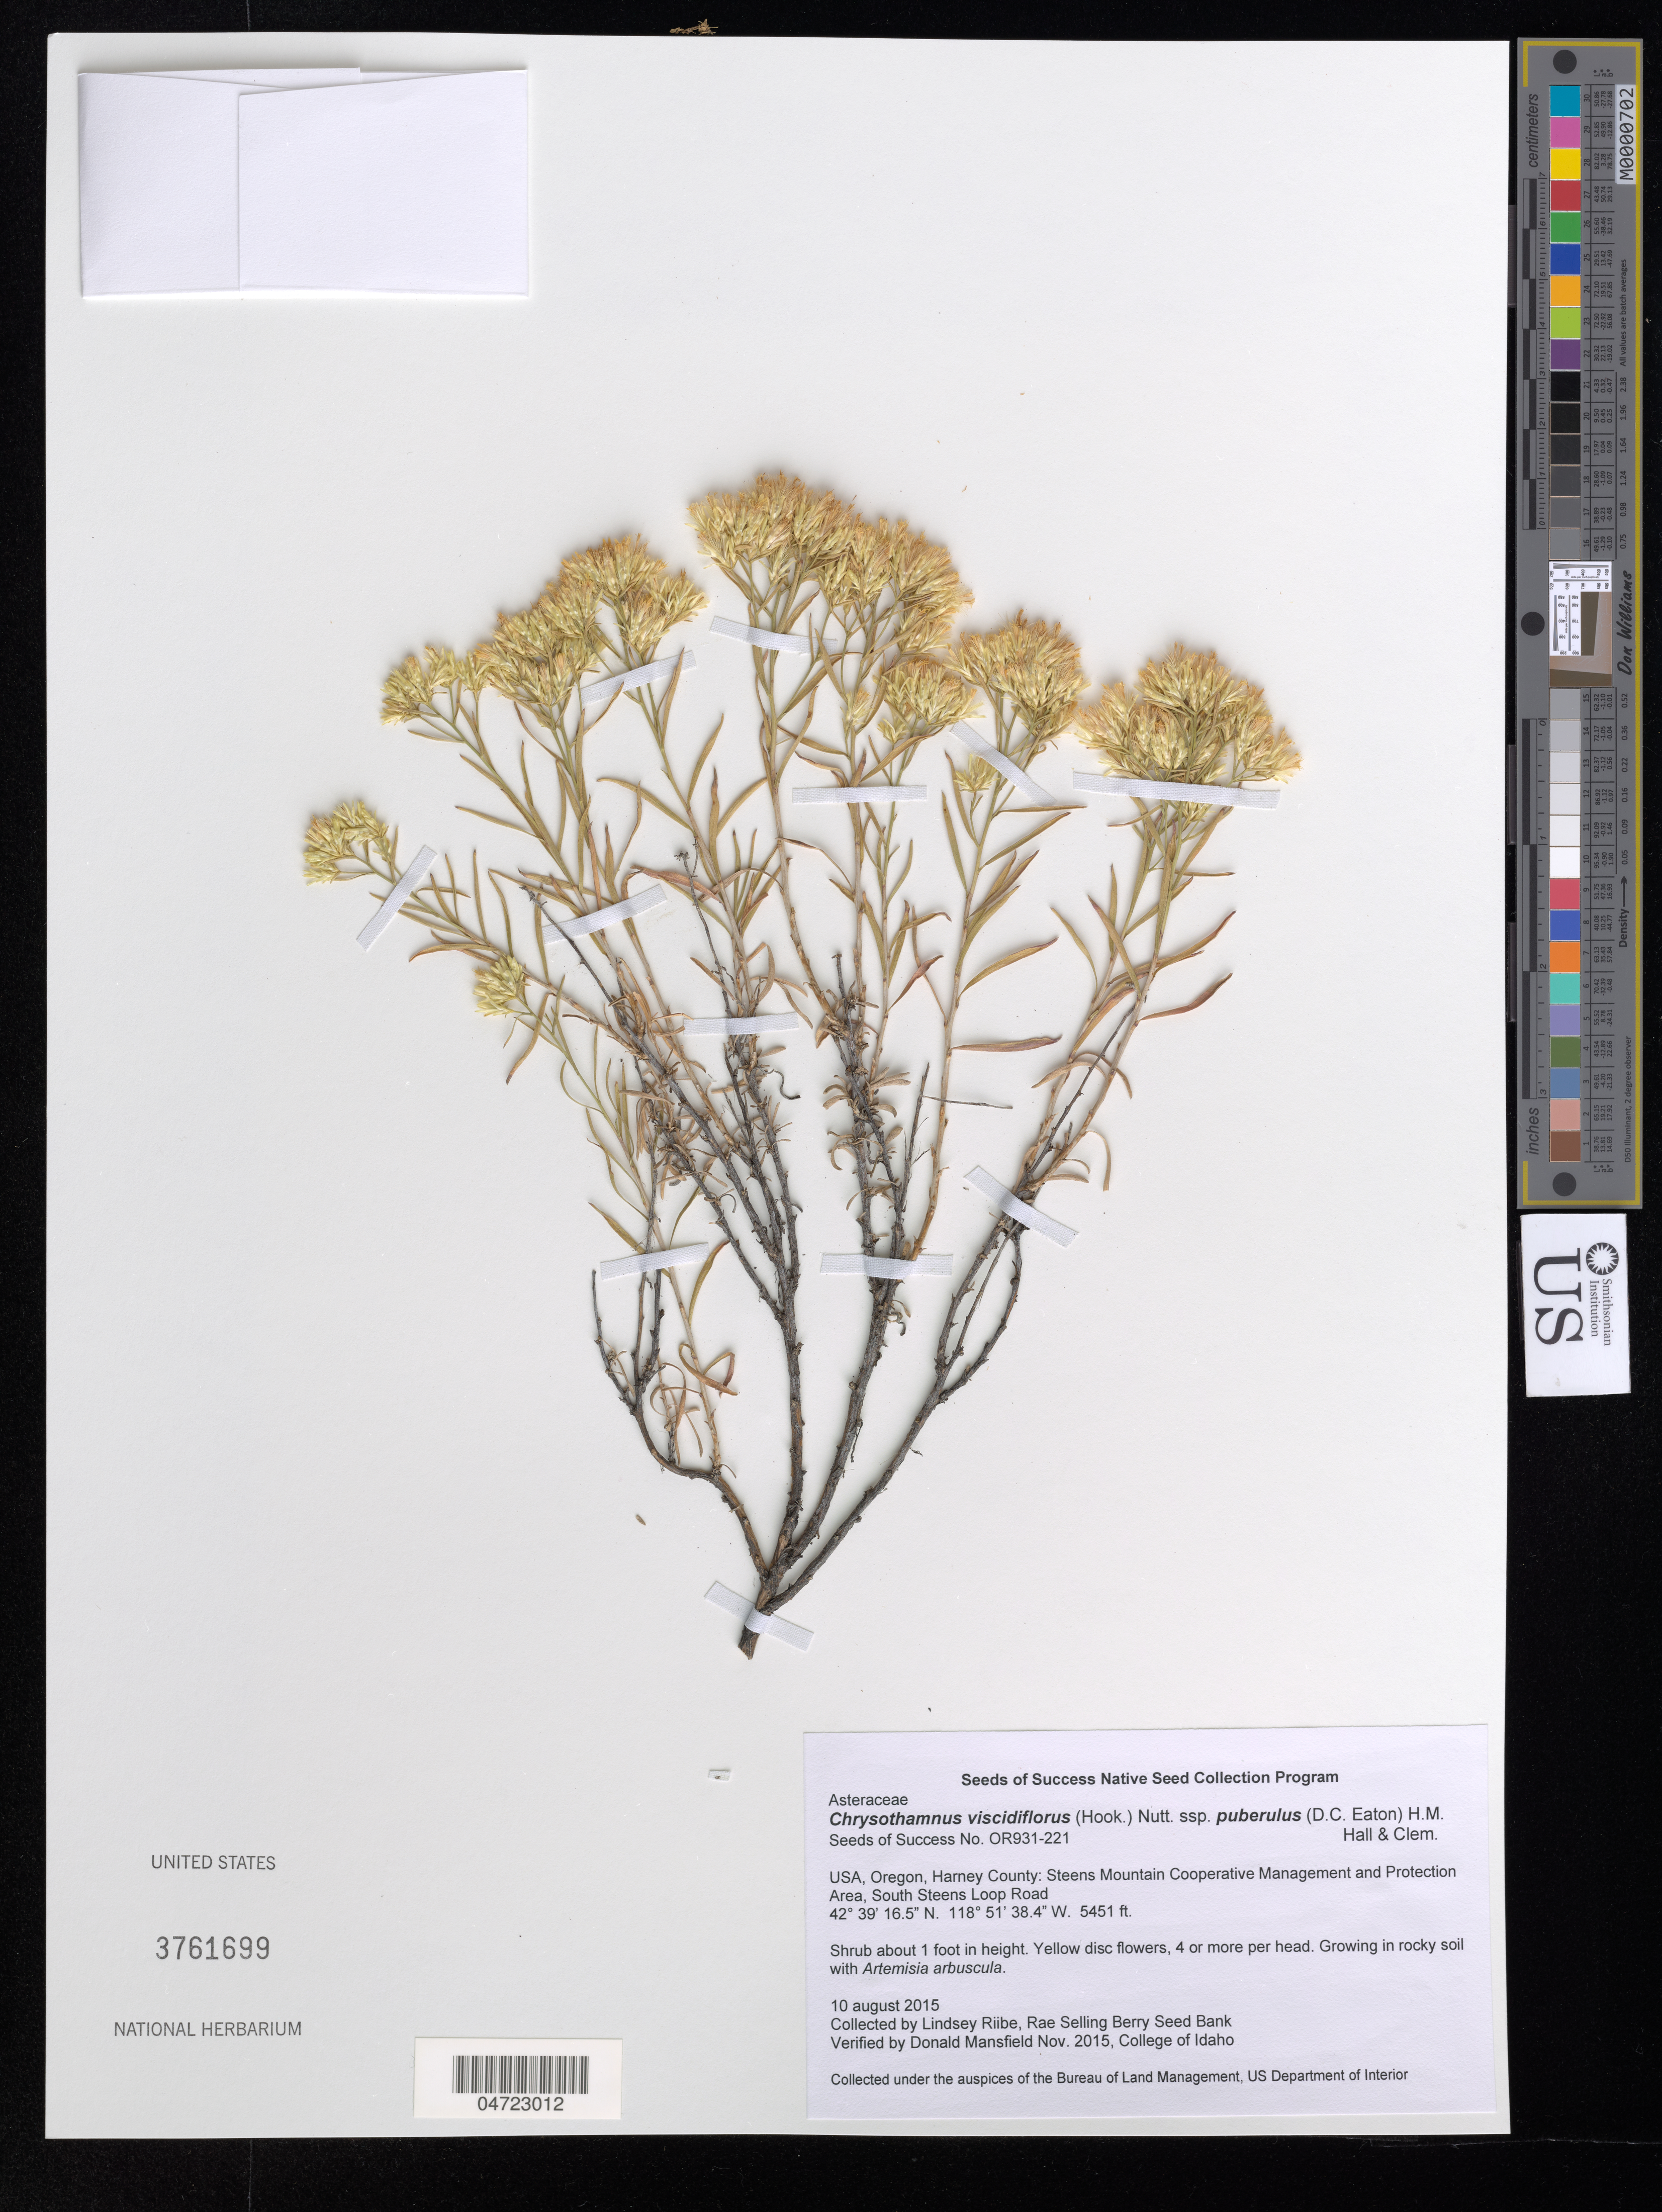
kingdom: Plantae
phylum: Tracheophyta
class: Magnoliopsida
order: Asterales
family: Asteraceae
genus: Chrysothamnus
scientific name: Chrysothamnus viscidiflorus subsp. puberulus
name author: (D.C. Eaton) H.M. Hall & Clem.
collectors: L. Riibe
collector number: OR931-221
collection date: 2015-08-10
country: United States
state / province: Oregon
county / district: Harney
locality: Harney County: Steens Mountain Cooperative Management and Protection Area, South Steens Loop Road.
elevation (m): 1661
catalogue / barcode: US 3761699